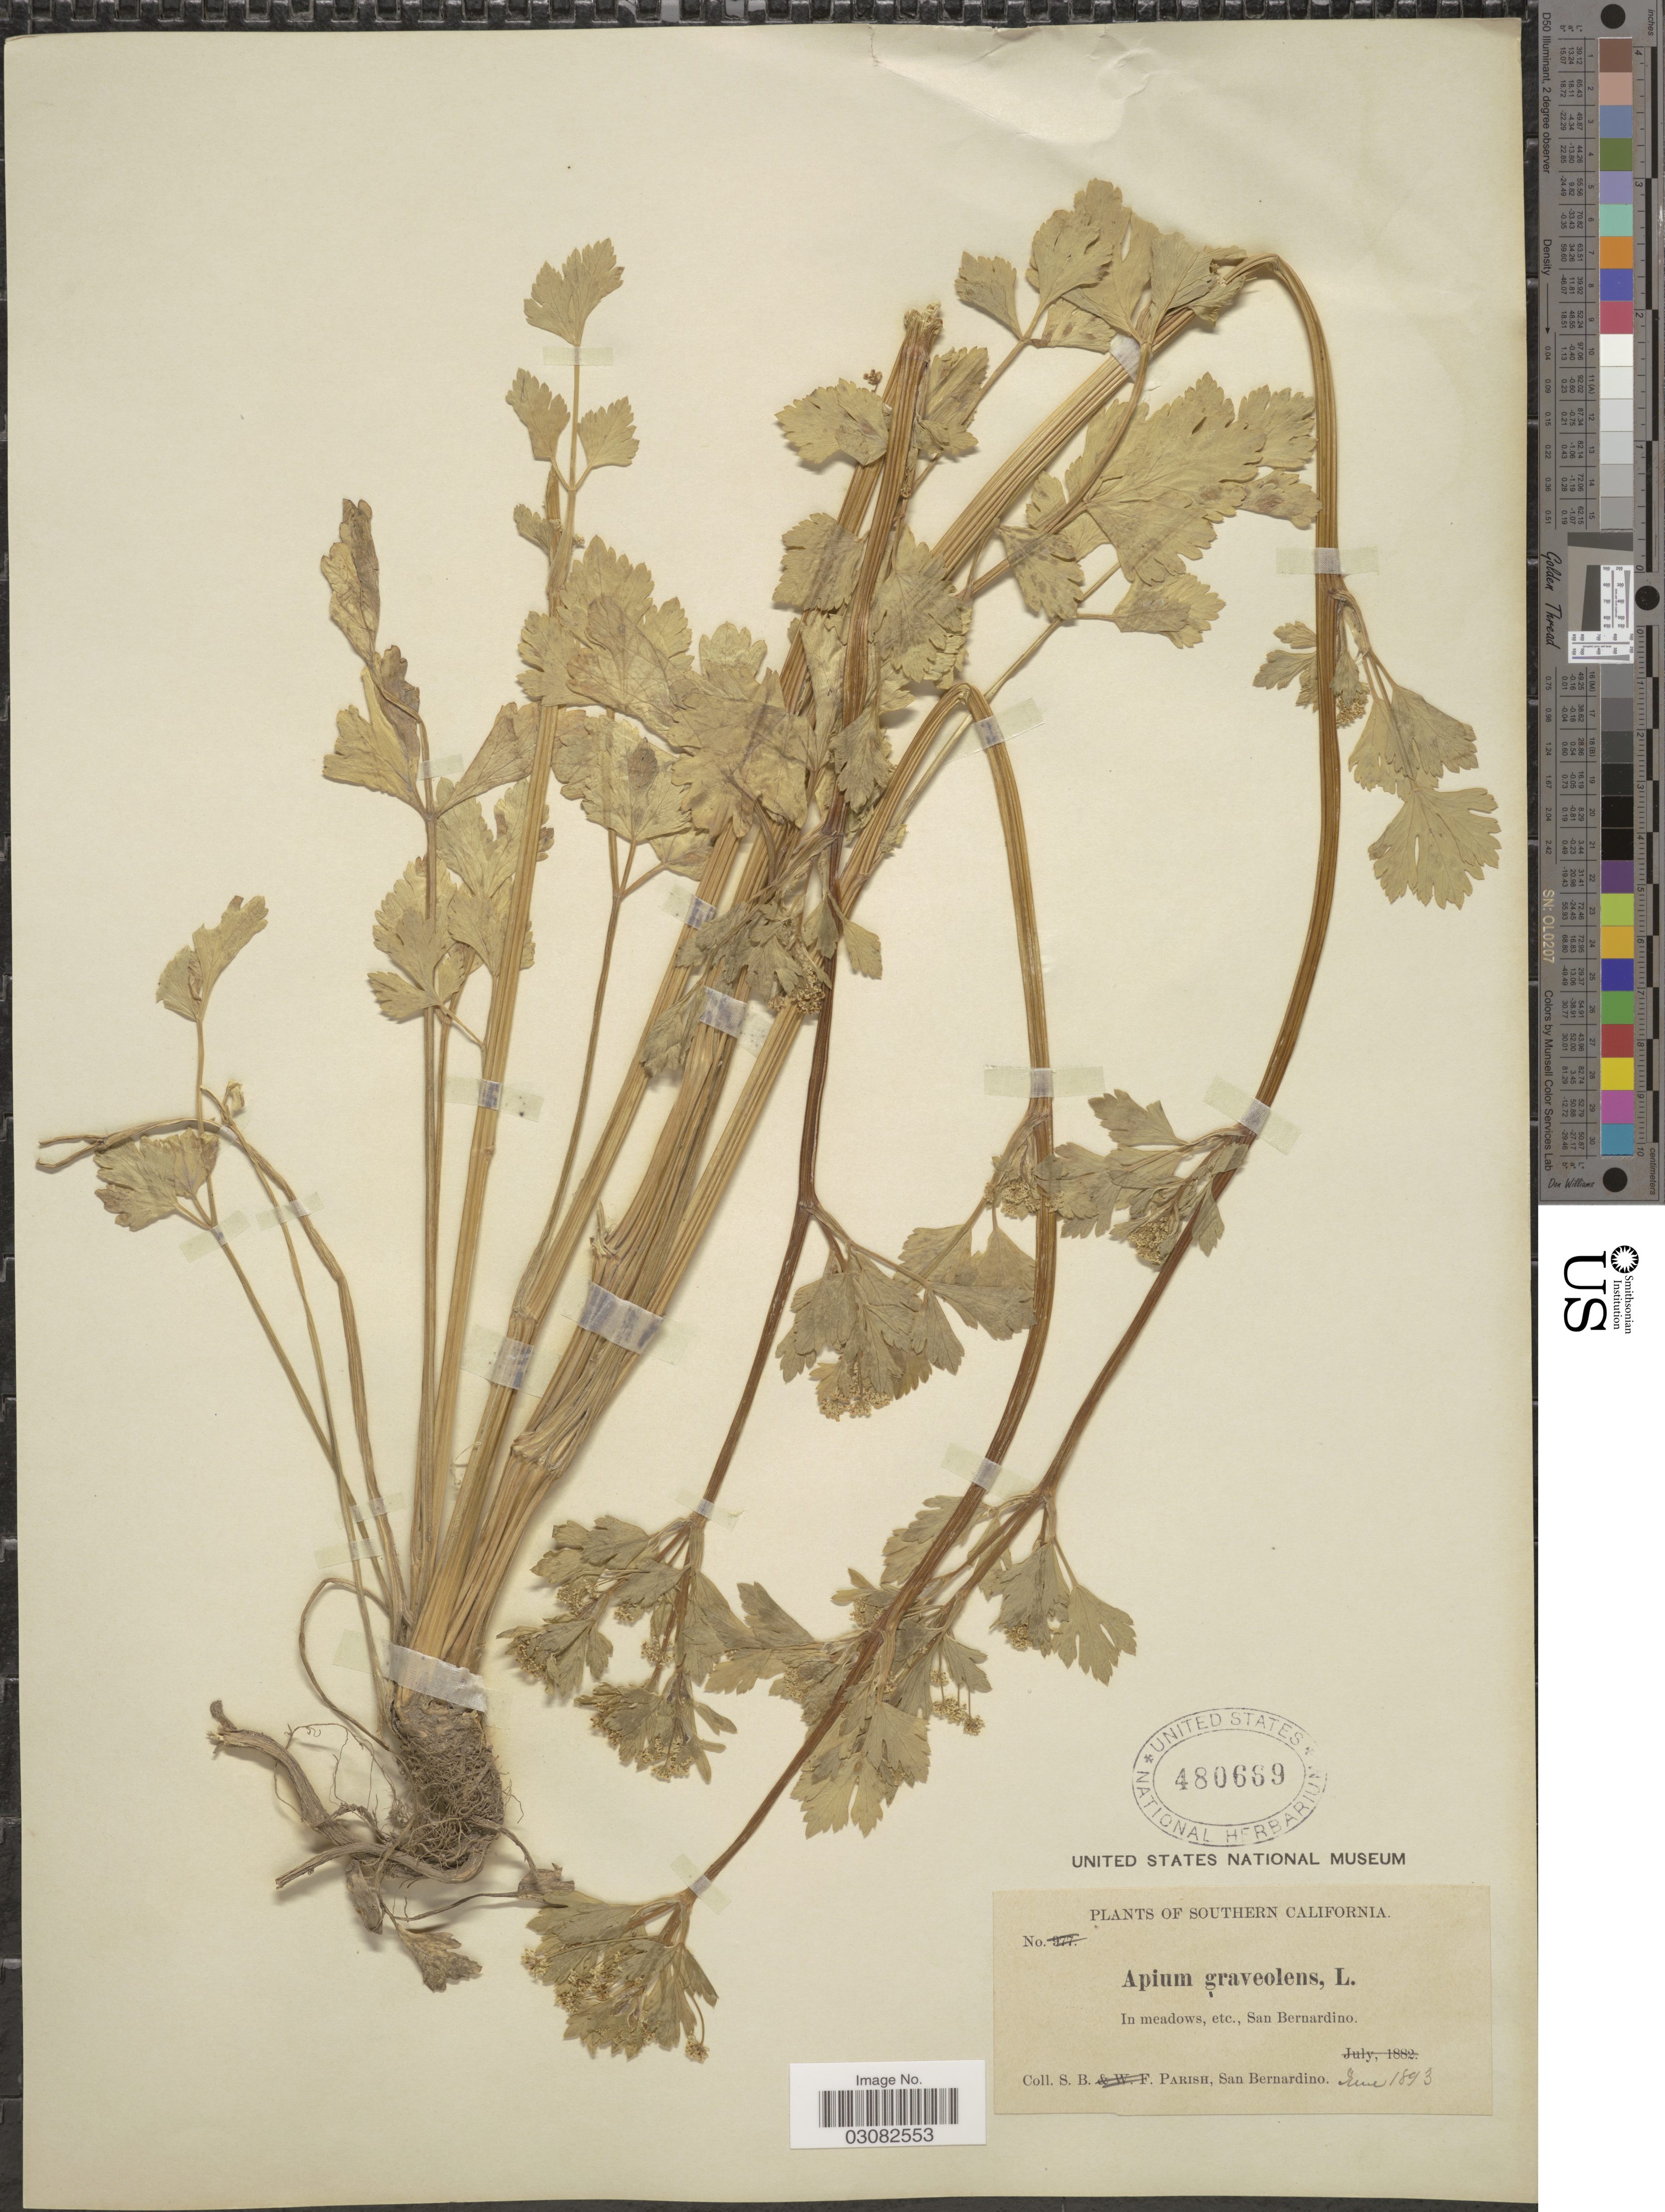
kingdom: Plantae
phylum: Tracheophyta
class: Magnoliopsida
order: Apiales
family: Apiaceae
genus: Apium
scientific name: Apium graveolens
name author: L.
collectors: S. B. Parish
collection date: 1893-01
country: United States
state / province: California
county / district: San Bernardino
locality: Southern California. In meadows, etc., San Bernardino.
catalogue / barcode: US 480669